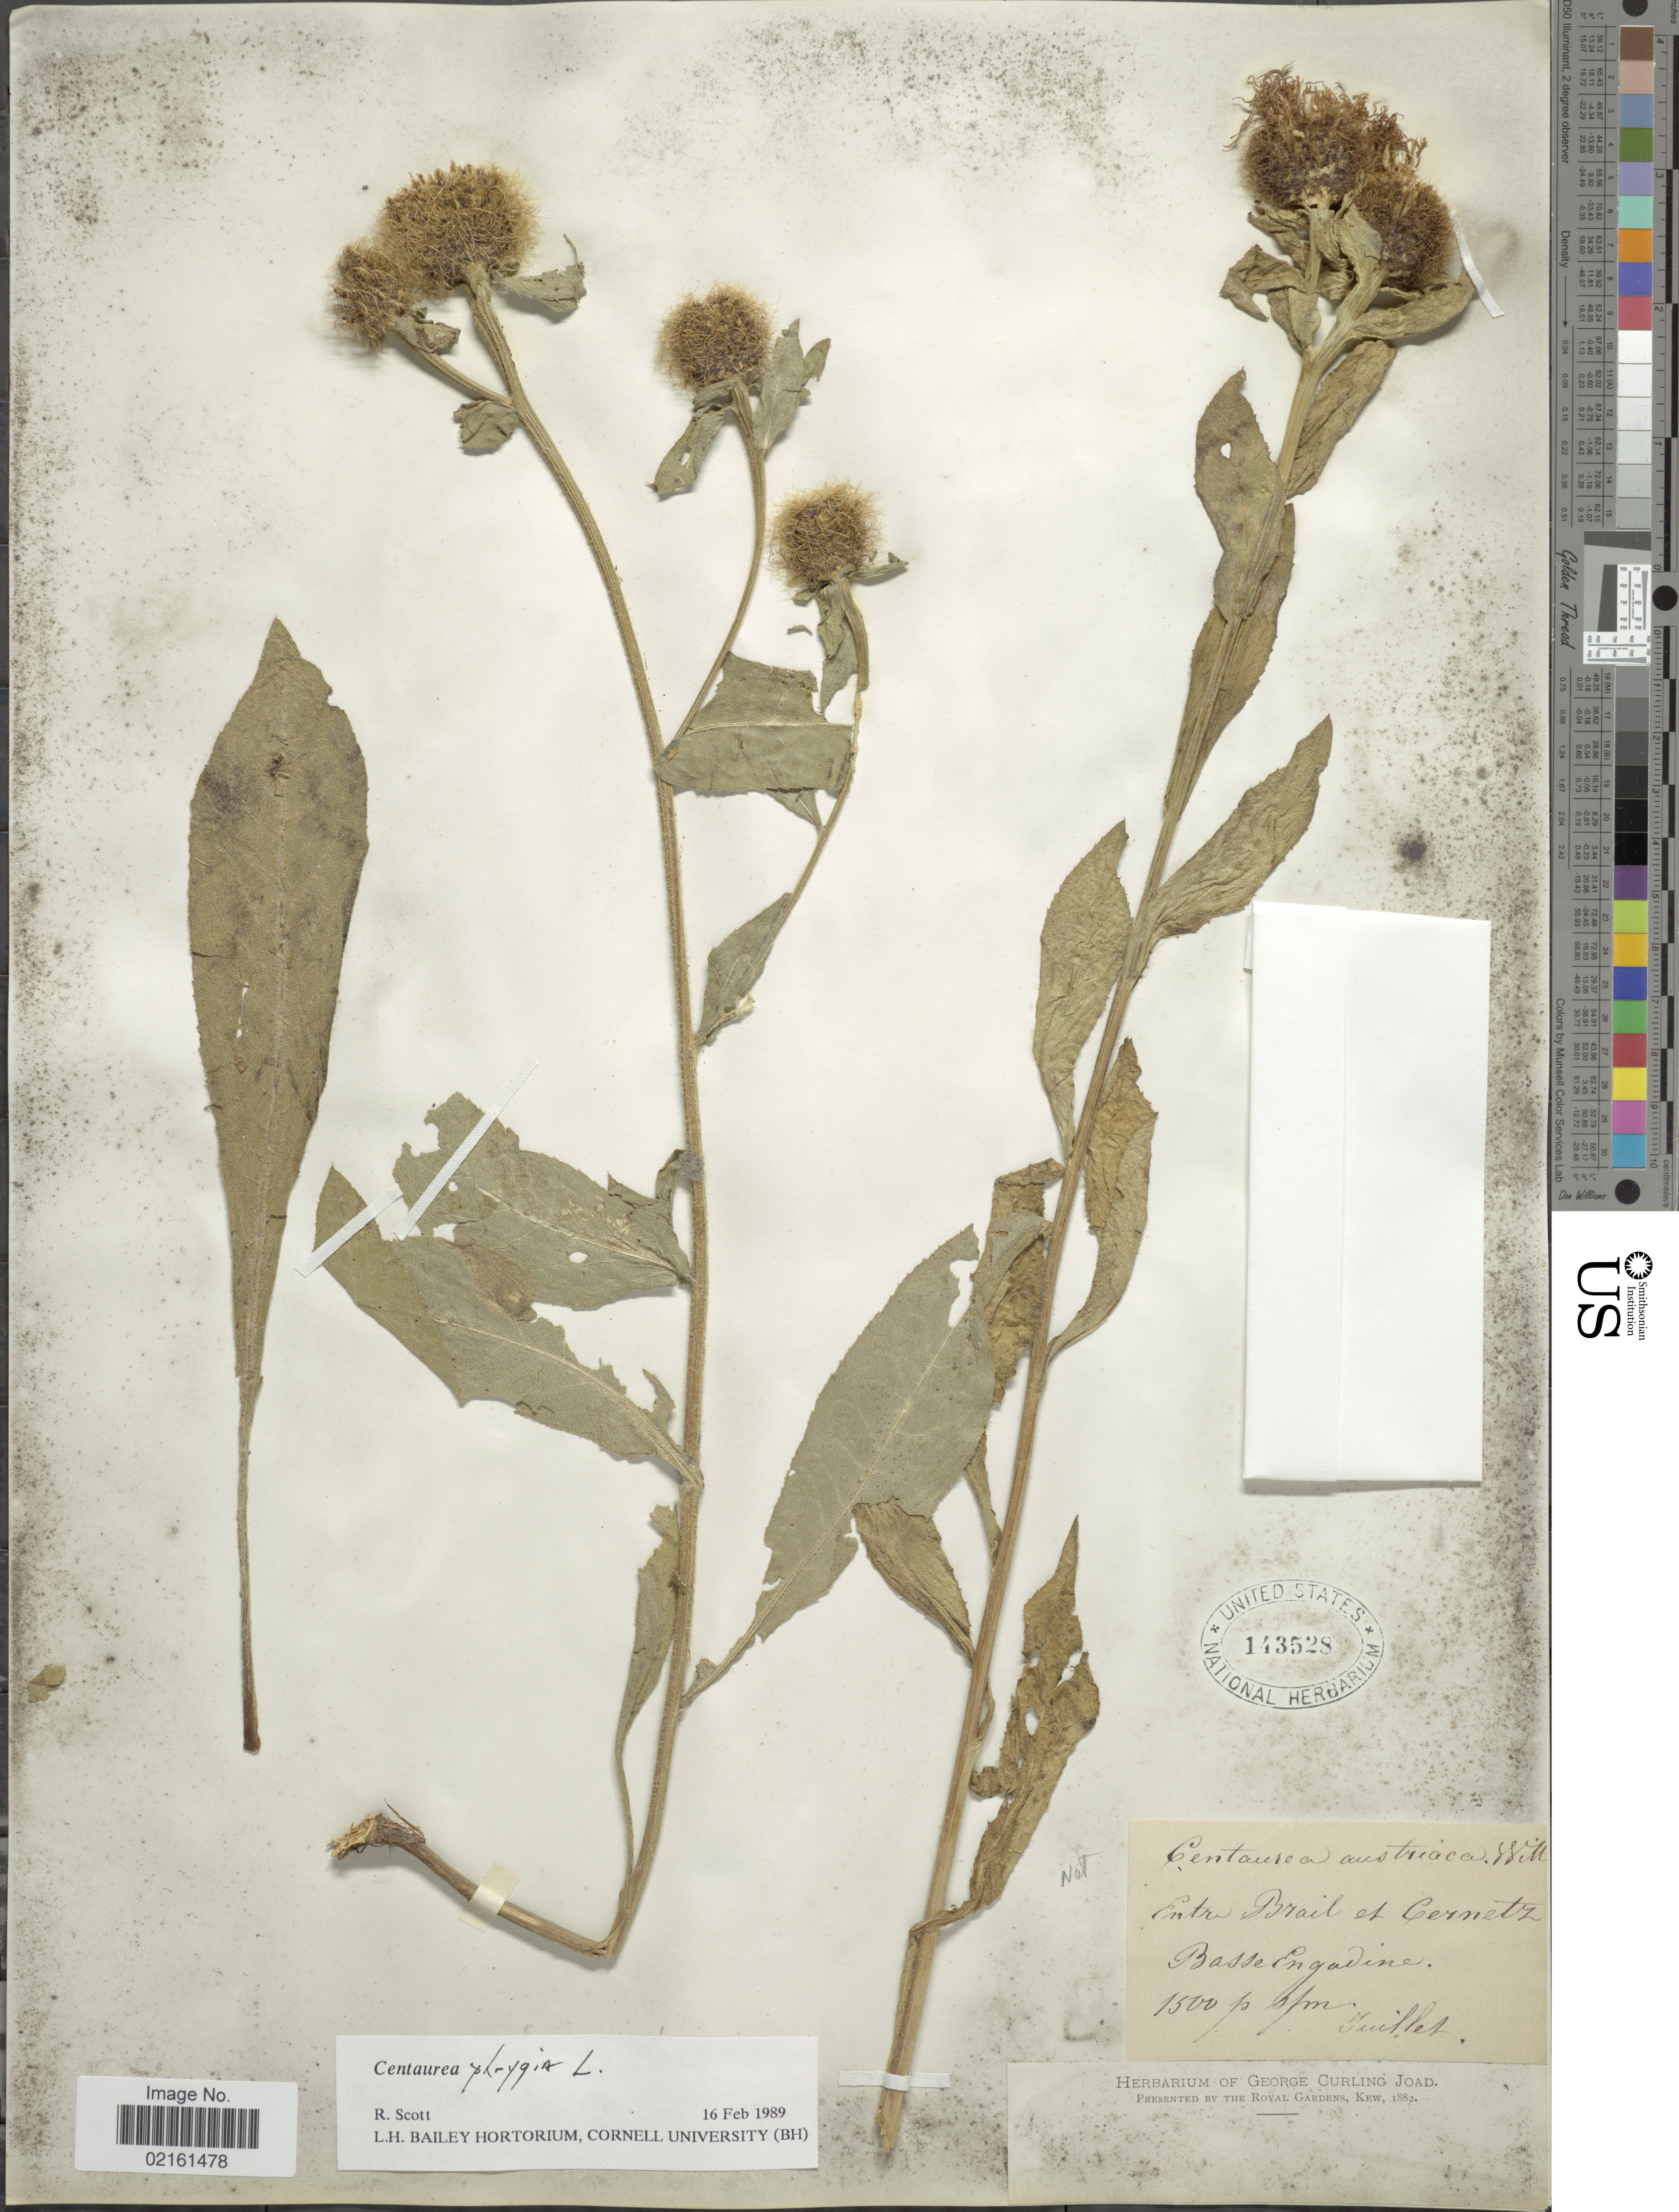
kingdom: Plantae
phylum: Tracheophyta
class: Magnoliopsida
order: Asterales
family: Asteraceae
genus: Centaurea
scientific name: Centaurea phrygia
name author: L.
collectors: ex herb. George Curling Joad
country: Switzerland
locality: Entre Brail et Cernetz, Basse Engadine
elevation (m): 457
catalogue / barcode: US 143528